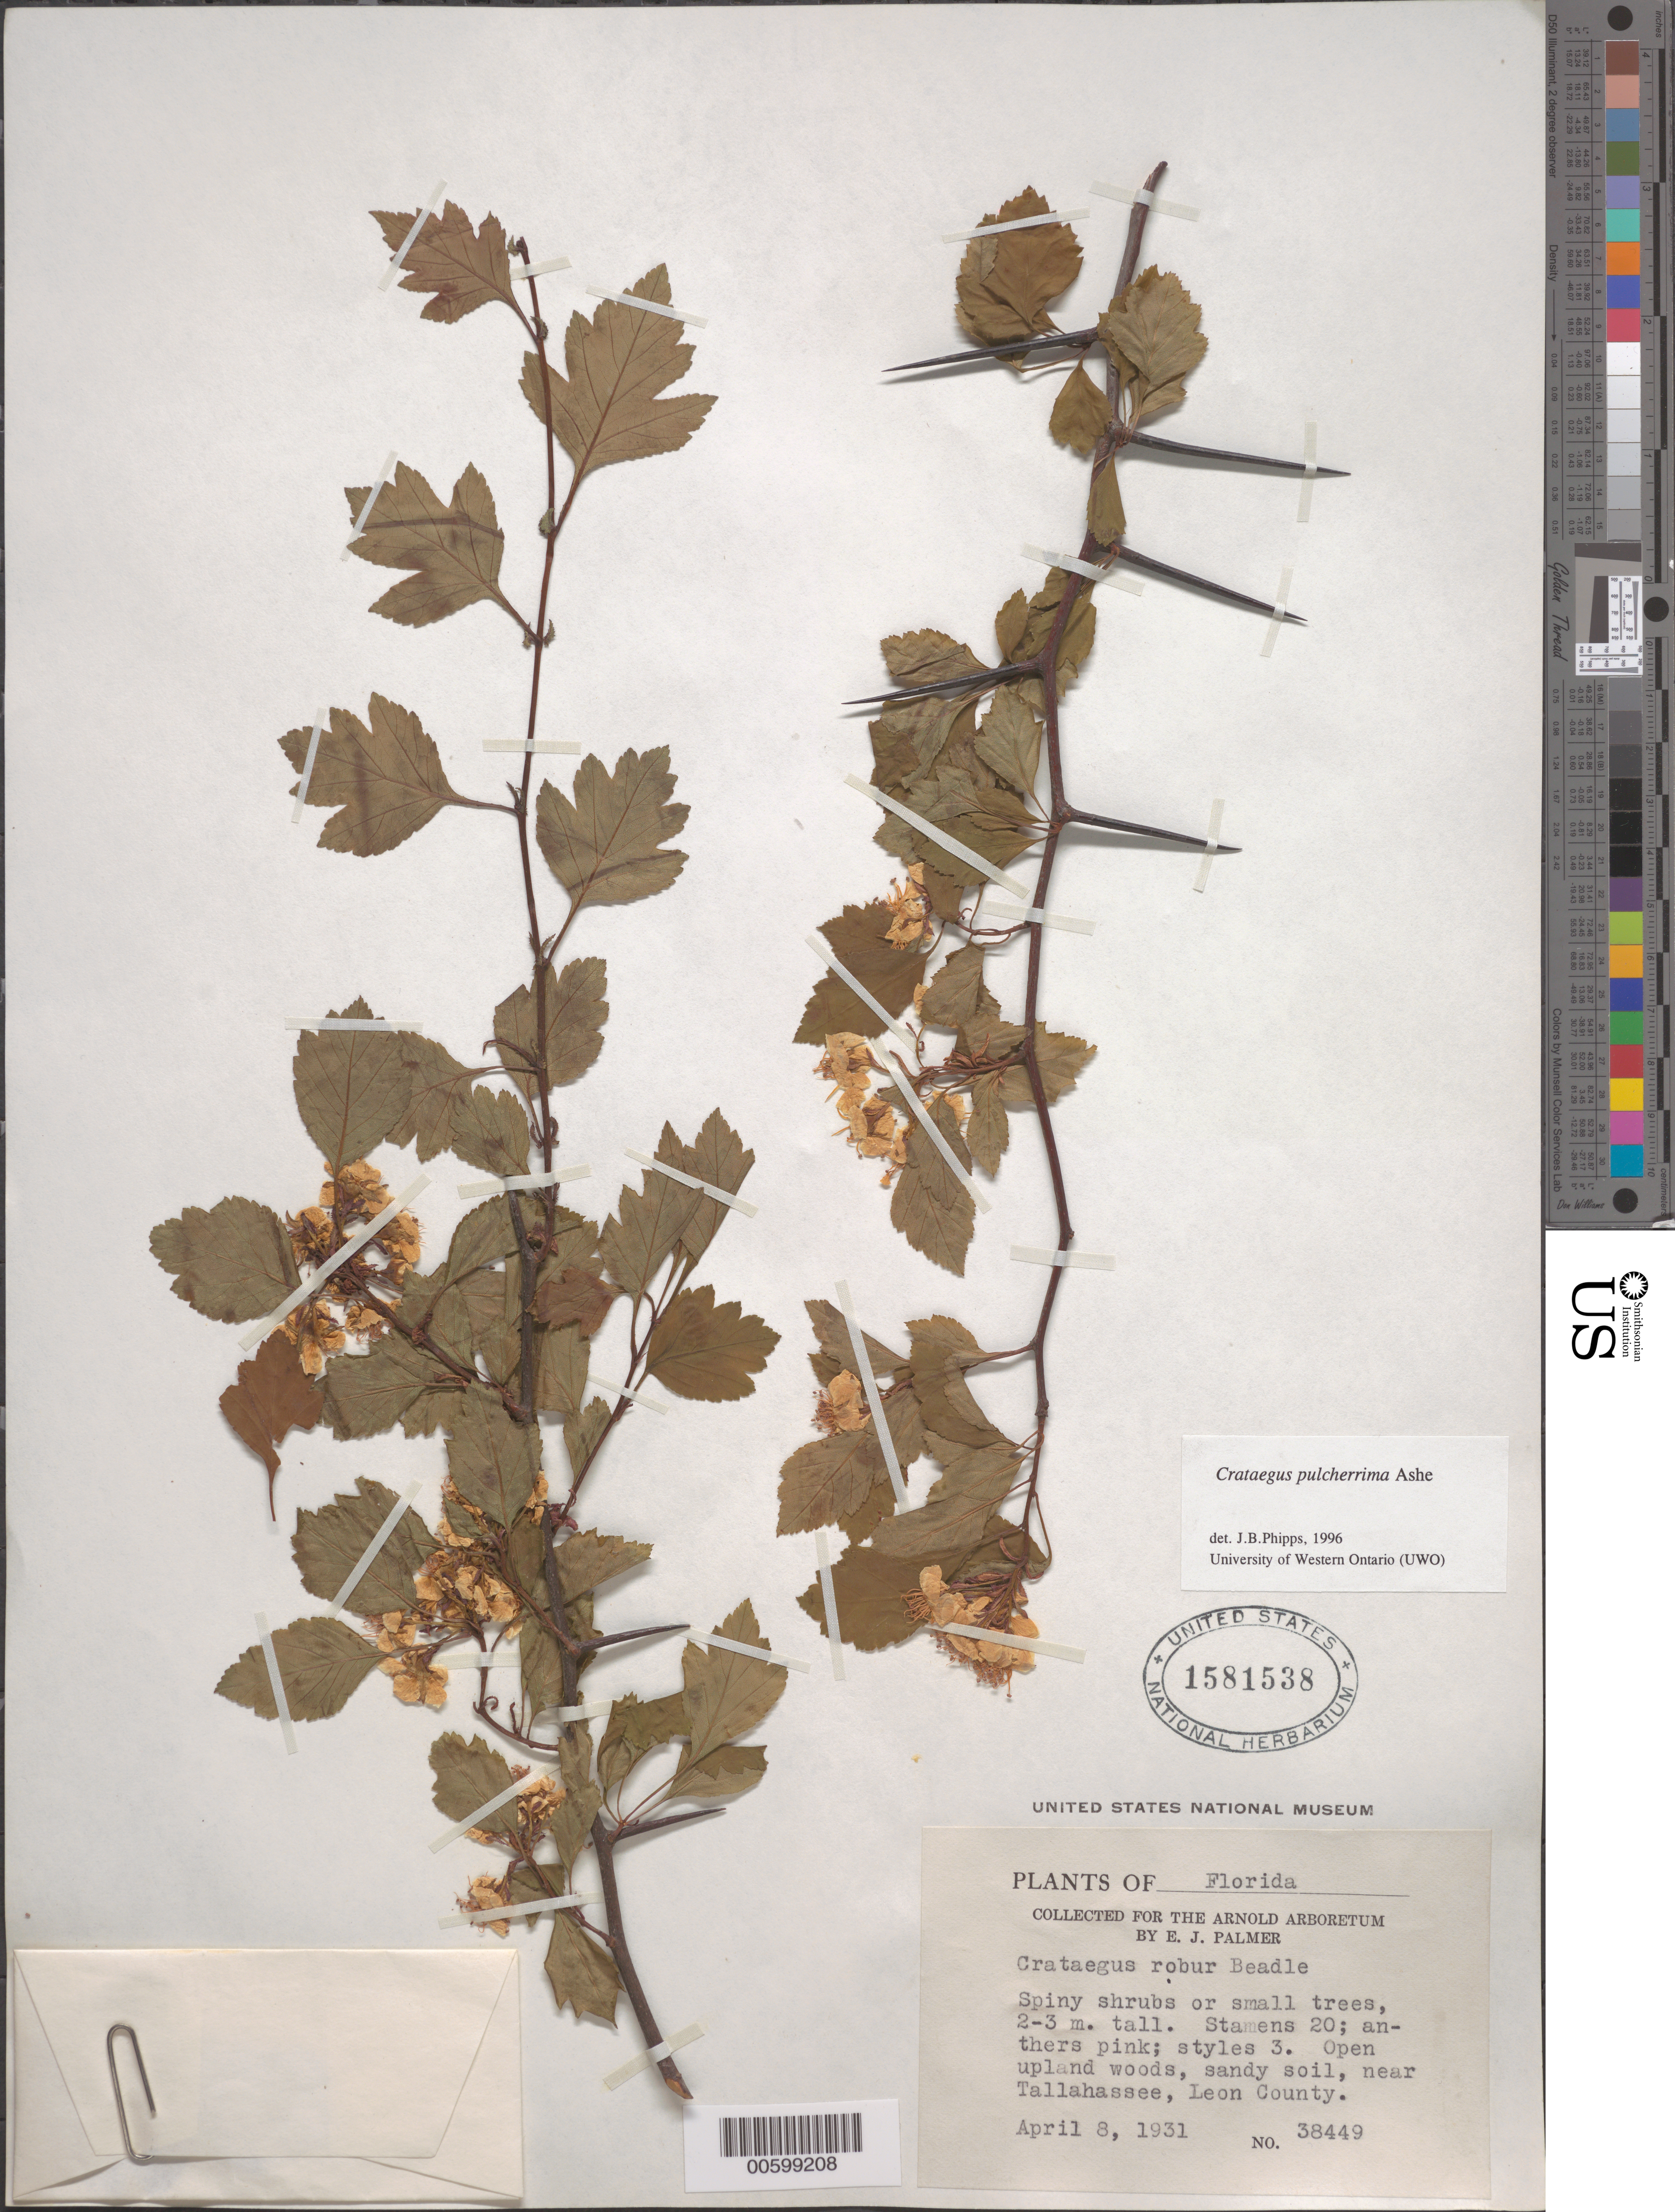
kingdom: Plantae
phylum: Tracheophyta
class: Magnoliopsida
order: Rosales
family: Rosaceae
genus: Crataegus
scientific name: Crataegus pulcherrima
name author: Ashe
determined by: Phipps, James B., (UWO), University of Western Ontario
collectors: E. J. Palmer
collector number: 38449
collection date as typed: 08 Apr 1931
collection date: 1931-04-08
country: United States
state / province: Florida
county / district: Leon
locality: Near Tallahassee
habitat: Open upland woods, sandy soil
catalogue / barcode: US 1581538